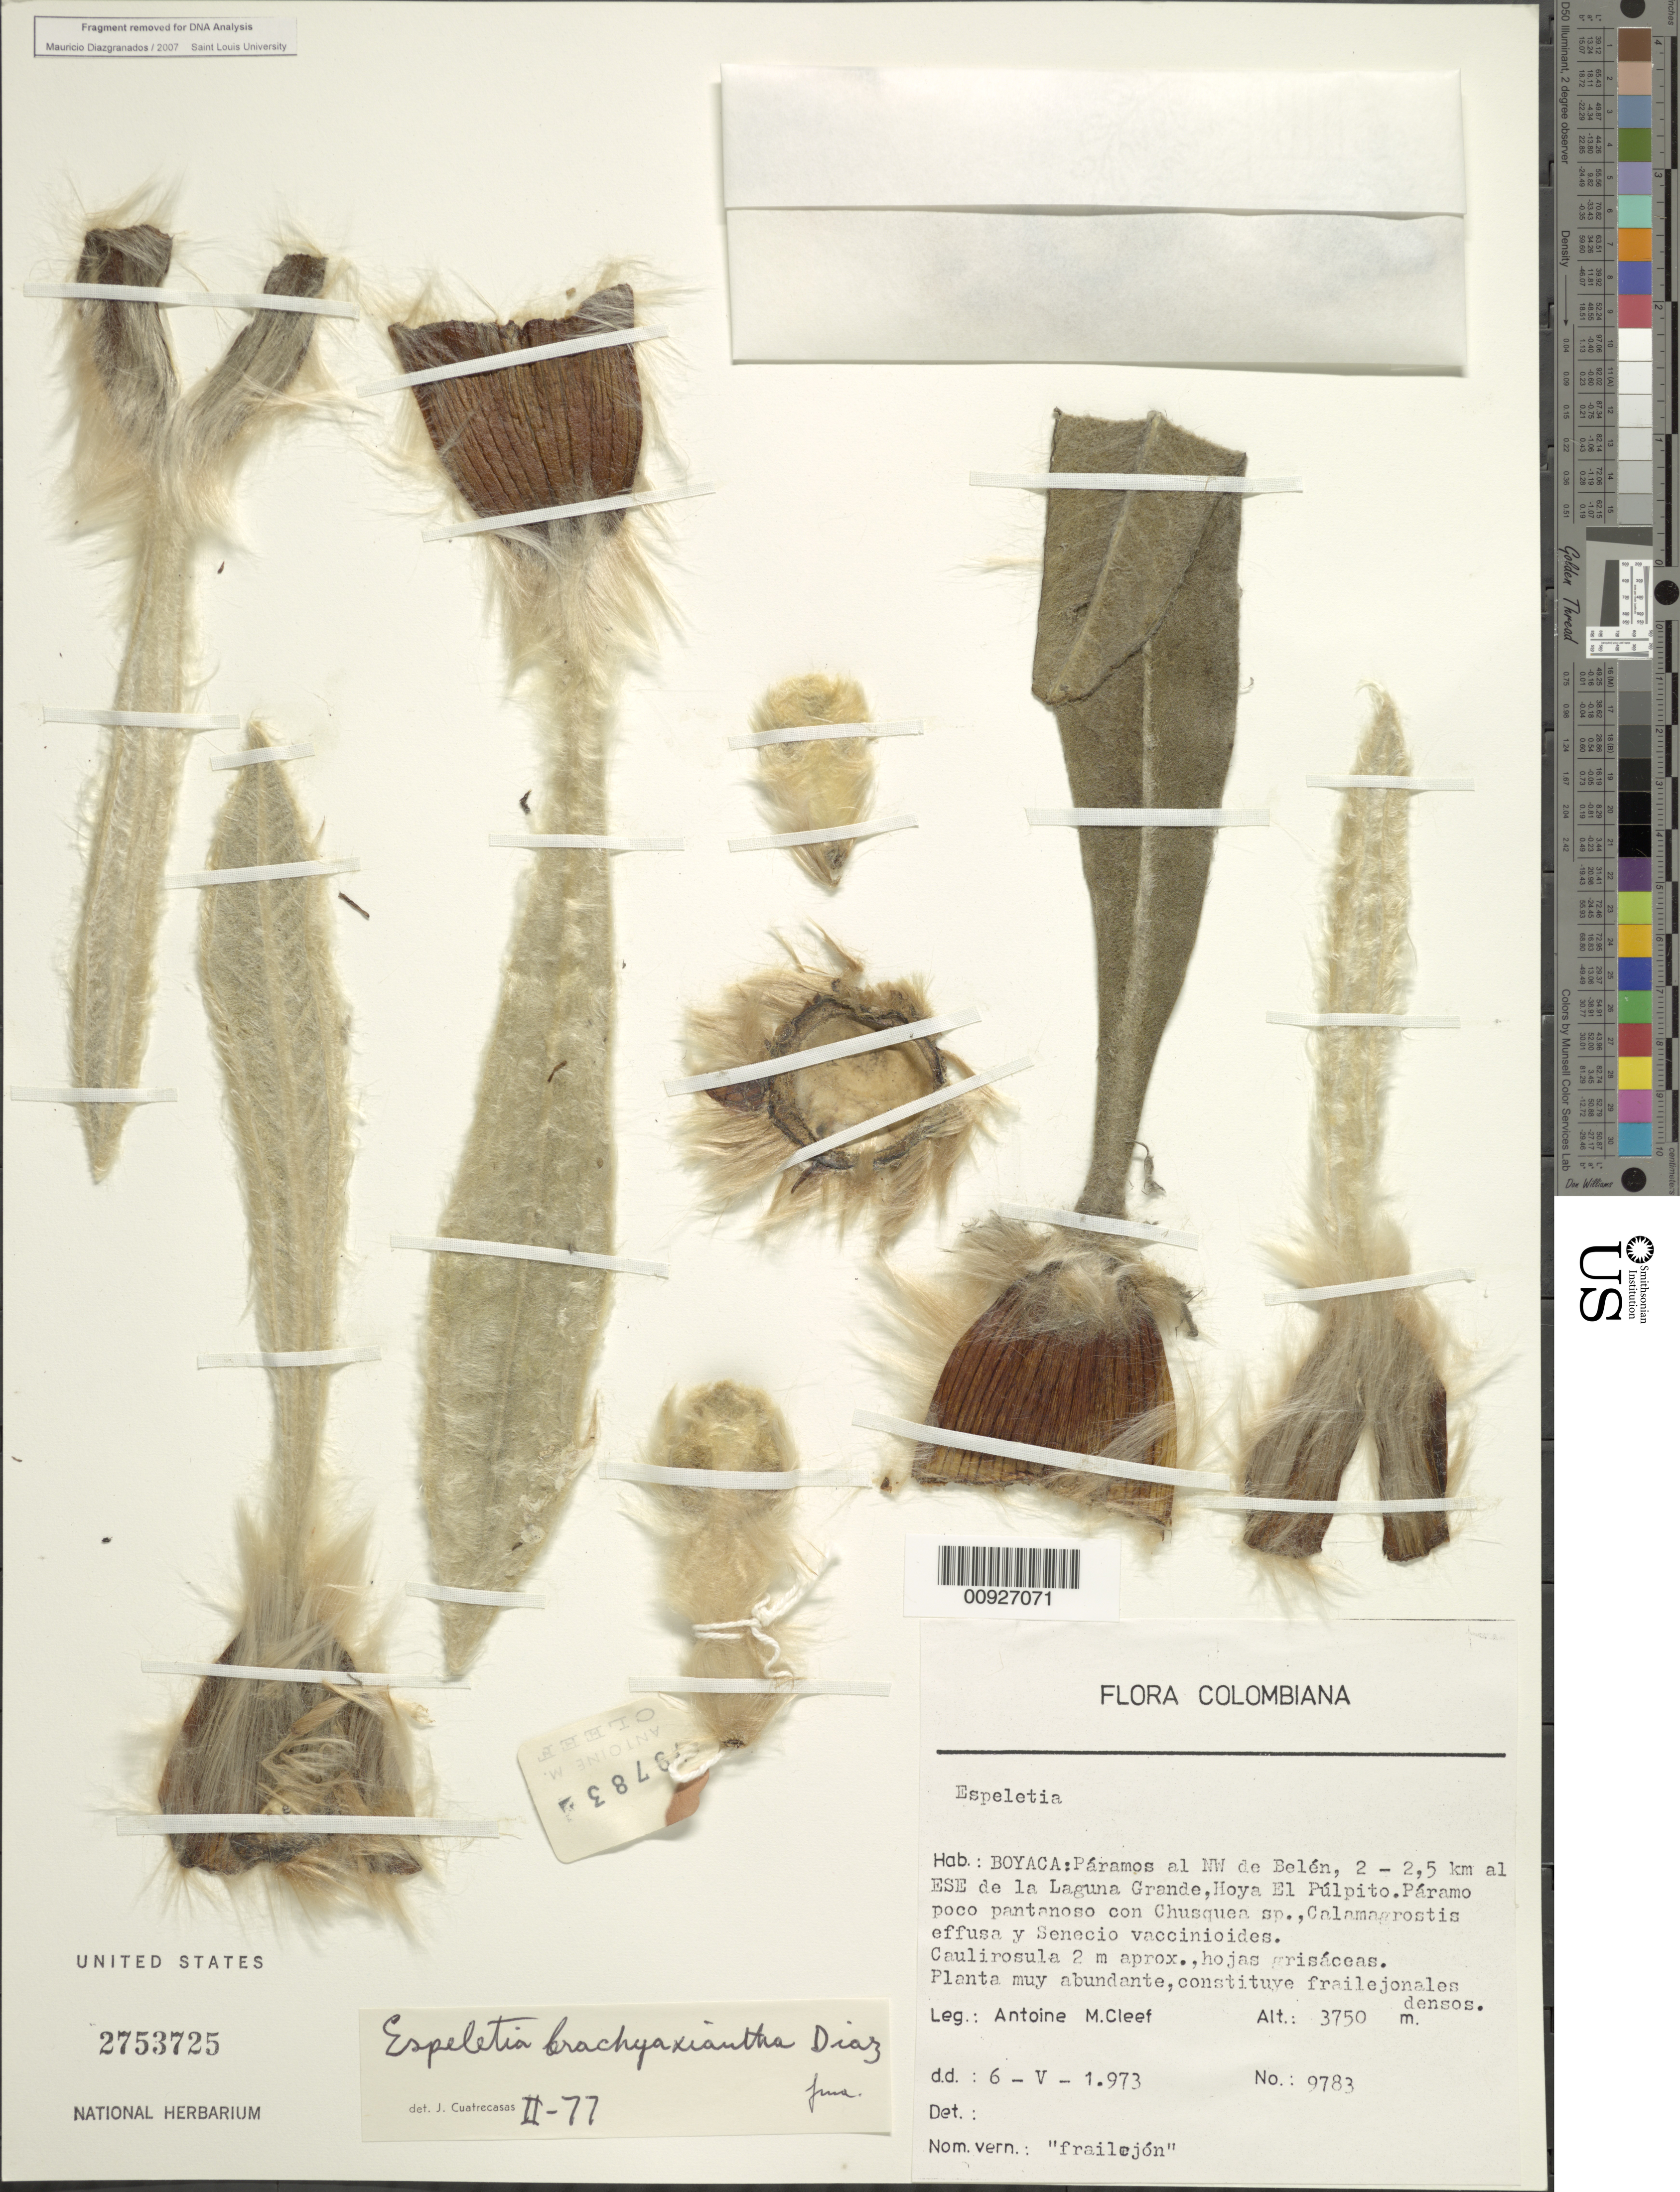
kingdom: Plantae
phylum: Tracheophyta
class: Magnoliopsida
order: Asterales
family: Asteraceae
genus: Espeletia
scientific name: Espeletia brachyaxiantha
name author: S. Díaz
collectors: A. M. Cleef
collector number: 9783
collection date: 1973-05-06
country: Colombia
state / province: Boyacá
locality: Páramos al NW de Belén, 2 - 2.5 km al ESTE de la Laguna Grande, Hoya El Pulpito.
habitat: Páramo poco pantanoso con Chusquea sp., Calamagostris effusa y Senecio vaccinioides. Planta muy abundante constituye frailejonales.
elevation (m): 3750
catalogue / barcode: US 2753725